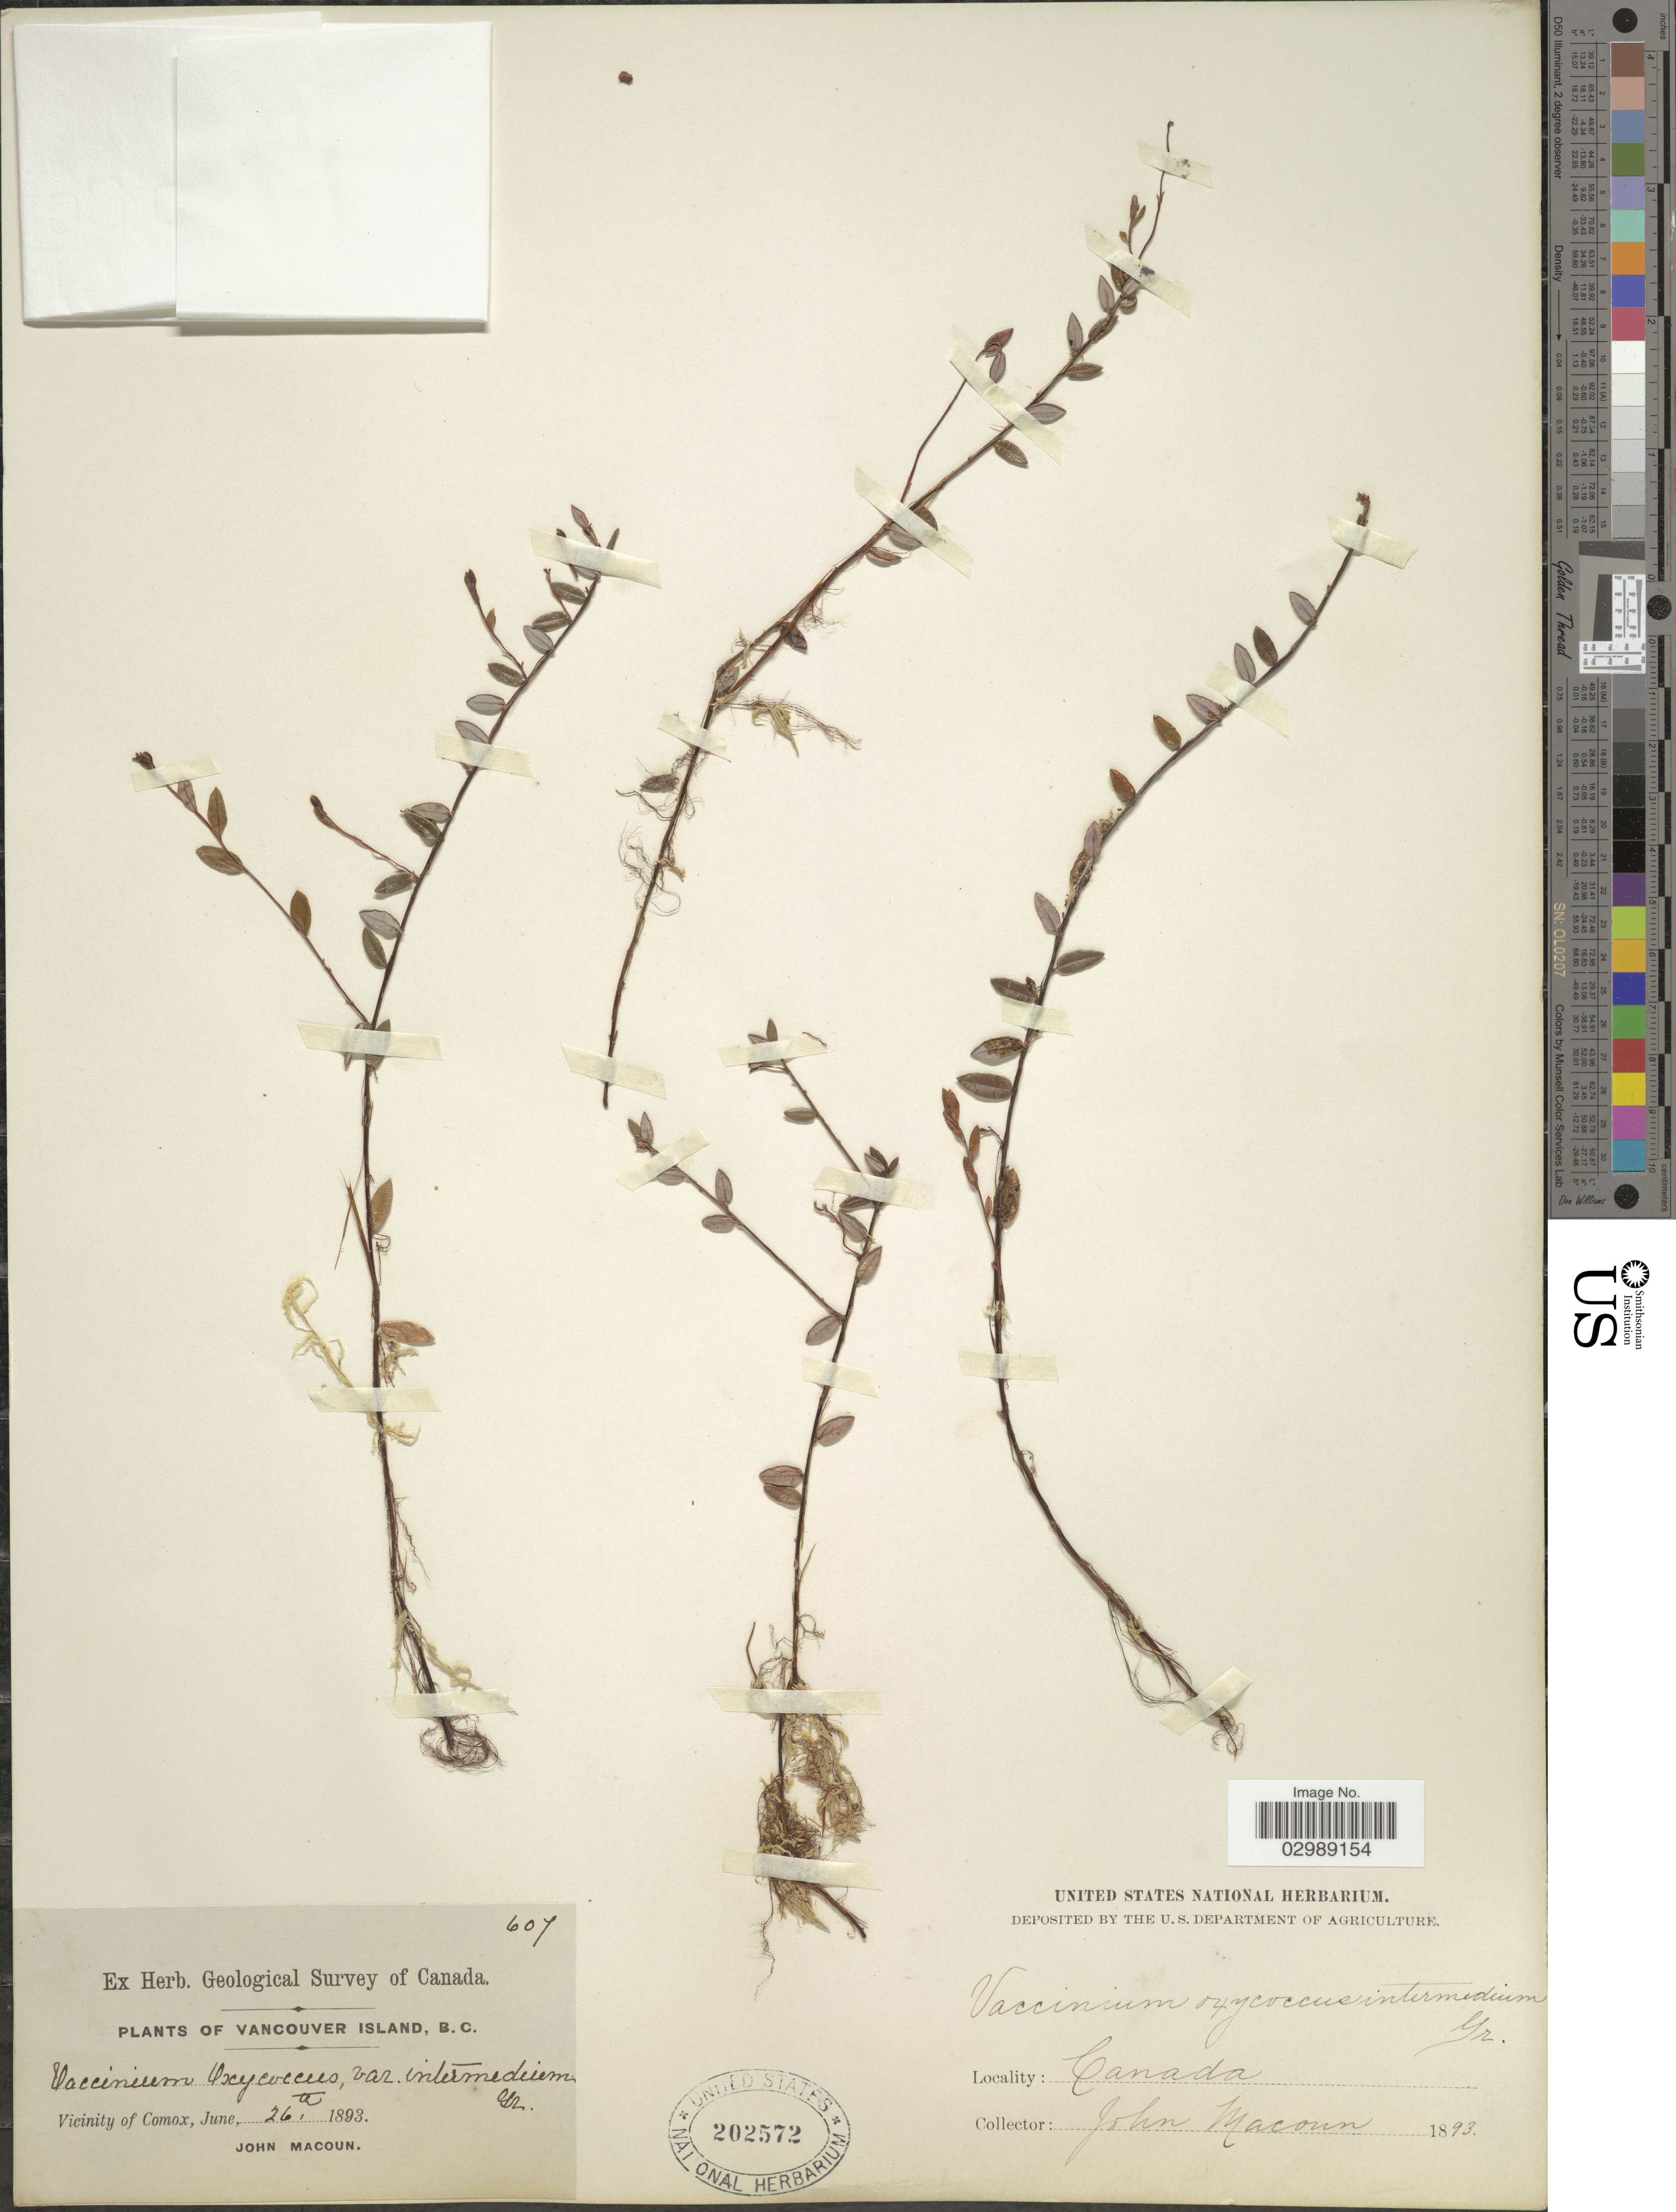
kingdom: Plantae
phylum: Tracheophyta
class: Magnoliopsida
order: Ericales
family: Ericaceae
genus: Vaccinium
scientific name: Vaccinium oxycoccos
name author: L.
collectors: J. Macoun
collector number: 607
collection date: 1893-06-26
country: Canada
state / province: British Columbia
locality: Vancouver Island. Vicinity of Comox.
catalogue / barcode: US 202572